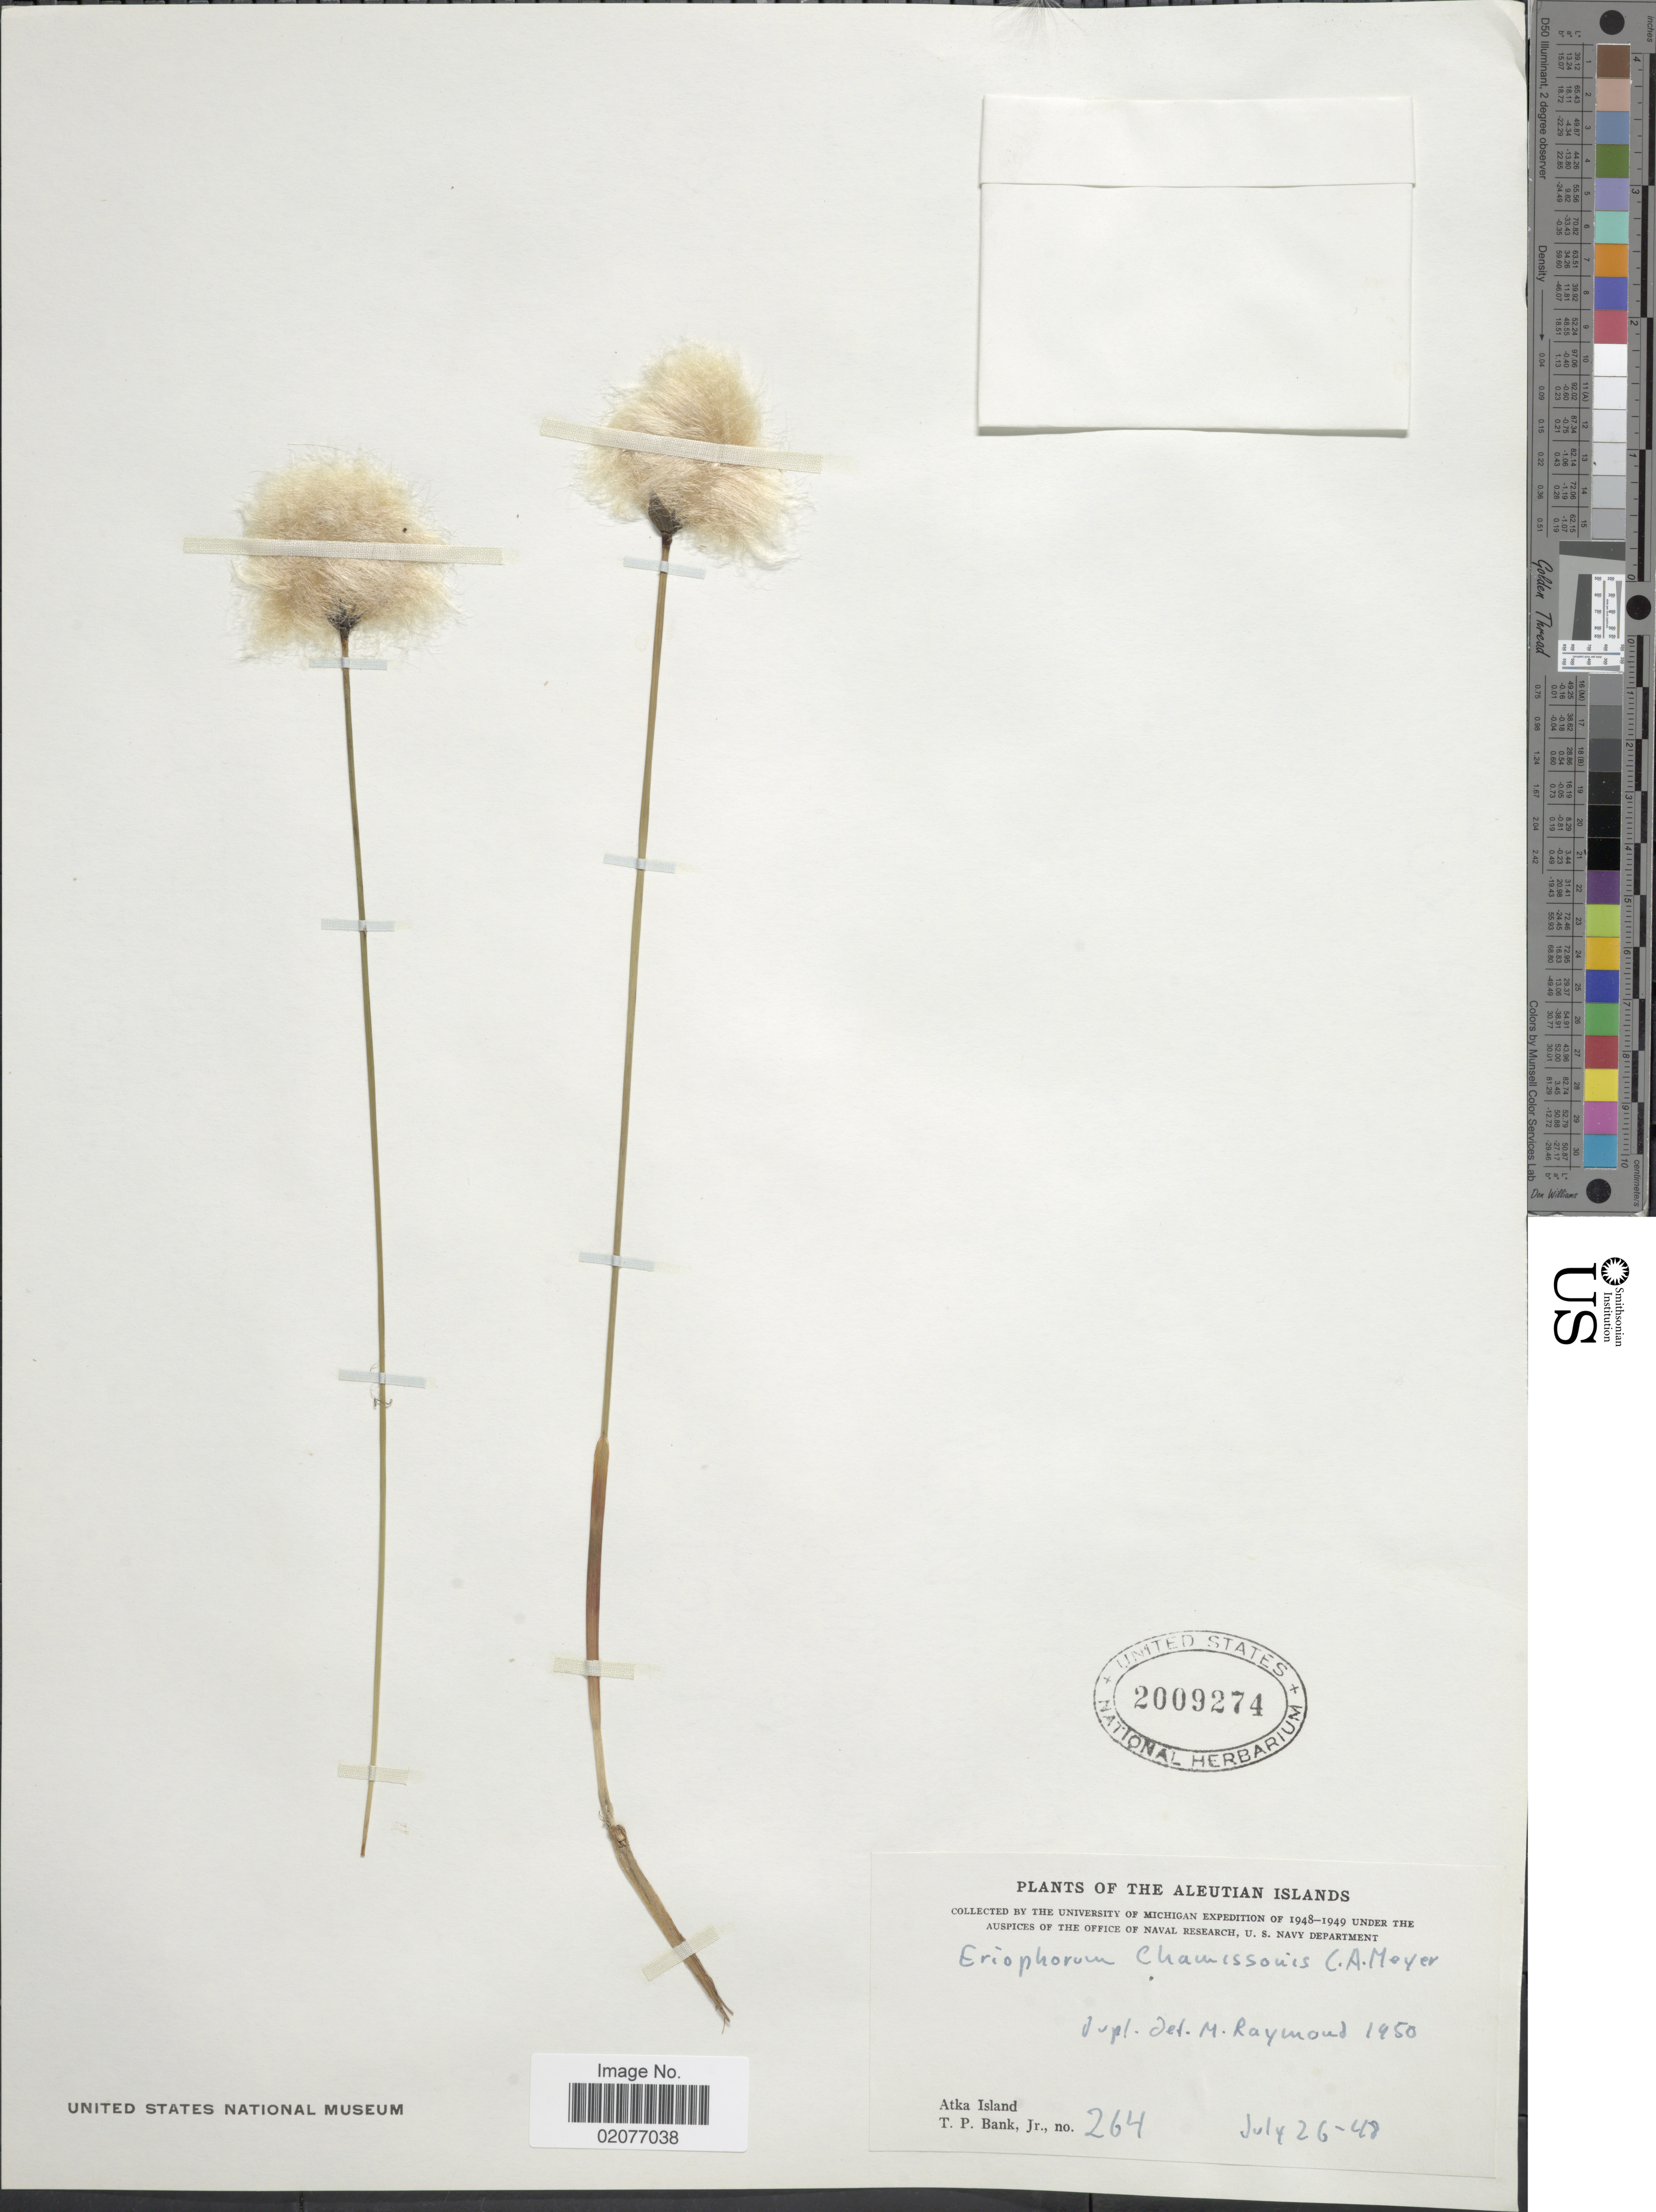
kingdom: Plantae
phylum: Tracheophyta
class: Liliopsida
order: Poales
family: Cyperaceae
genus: Eriophorum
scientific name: Eriophorum x medium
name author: Andersson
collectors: T. Bank Jr.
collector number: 264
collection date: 1948-07-26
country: United States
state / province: Alaska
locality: The Aleutian Islands, Atka Island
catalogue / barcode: US 2009274